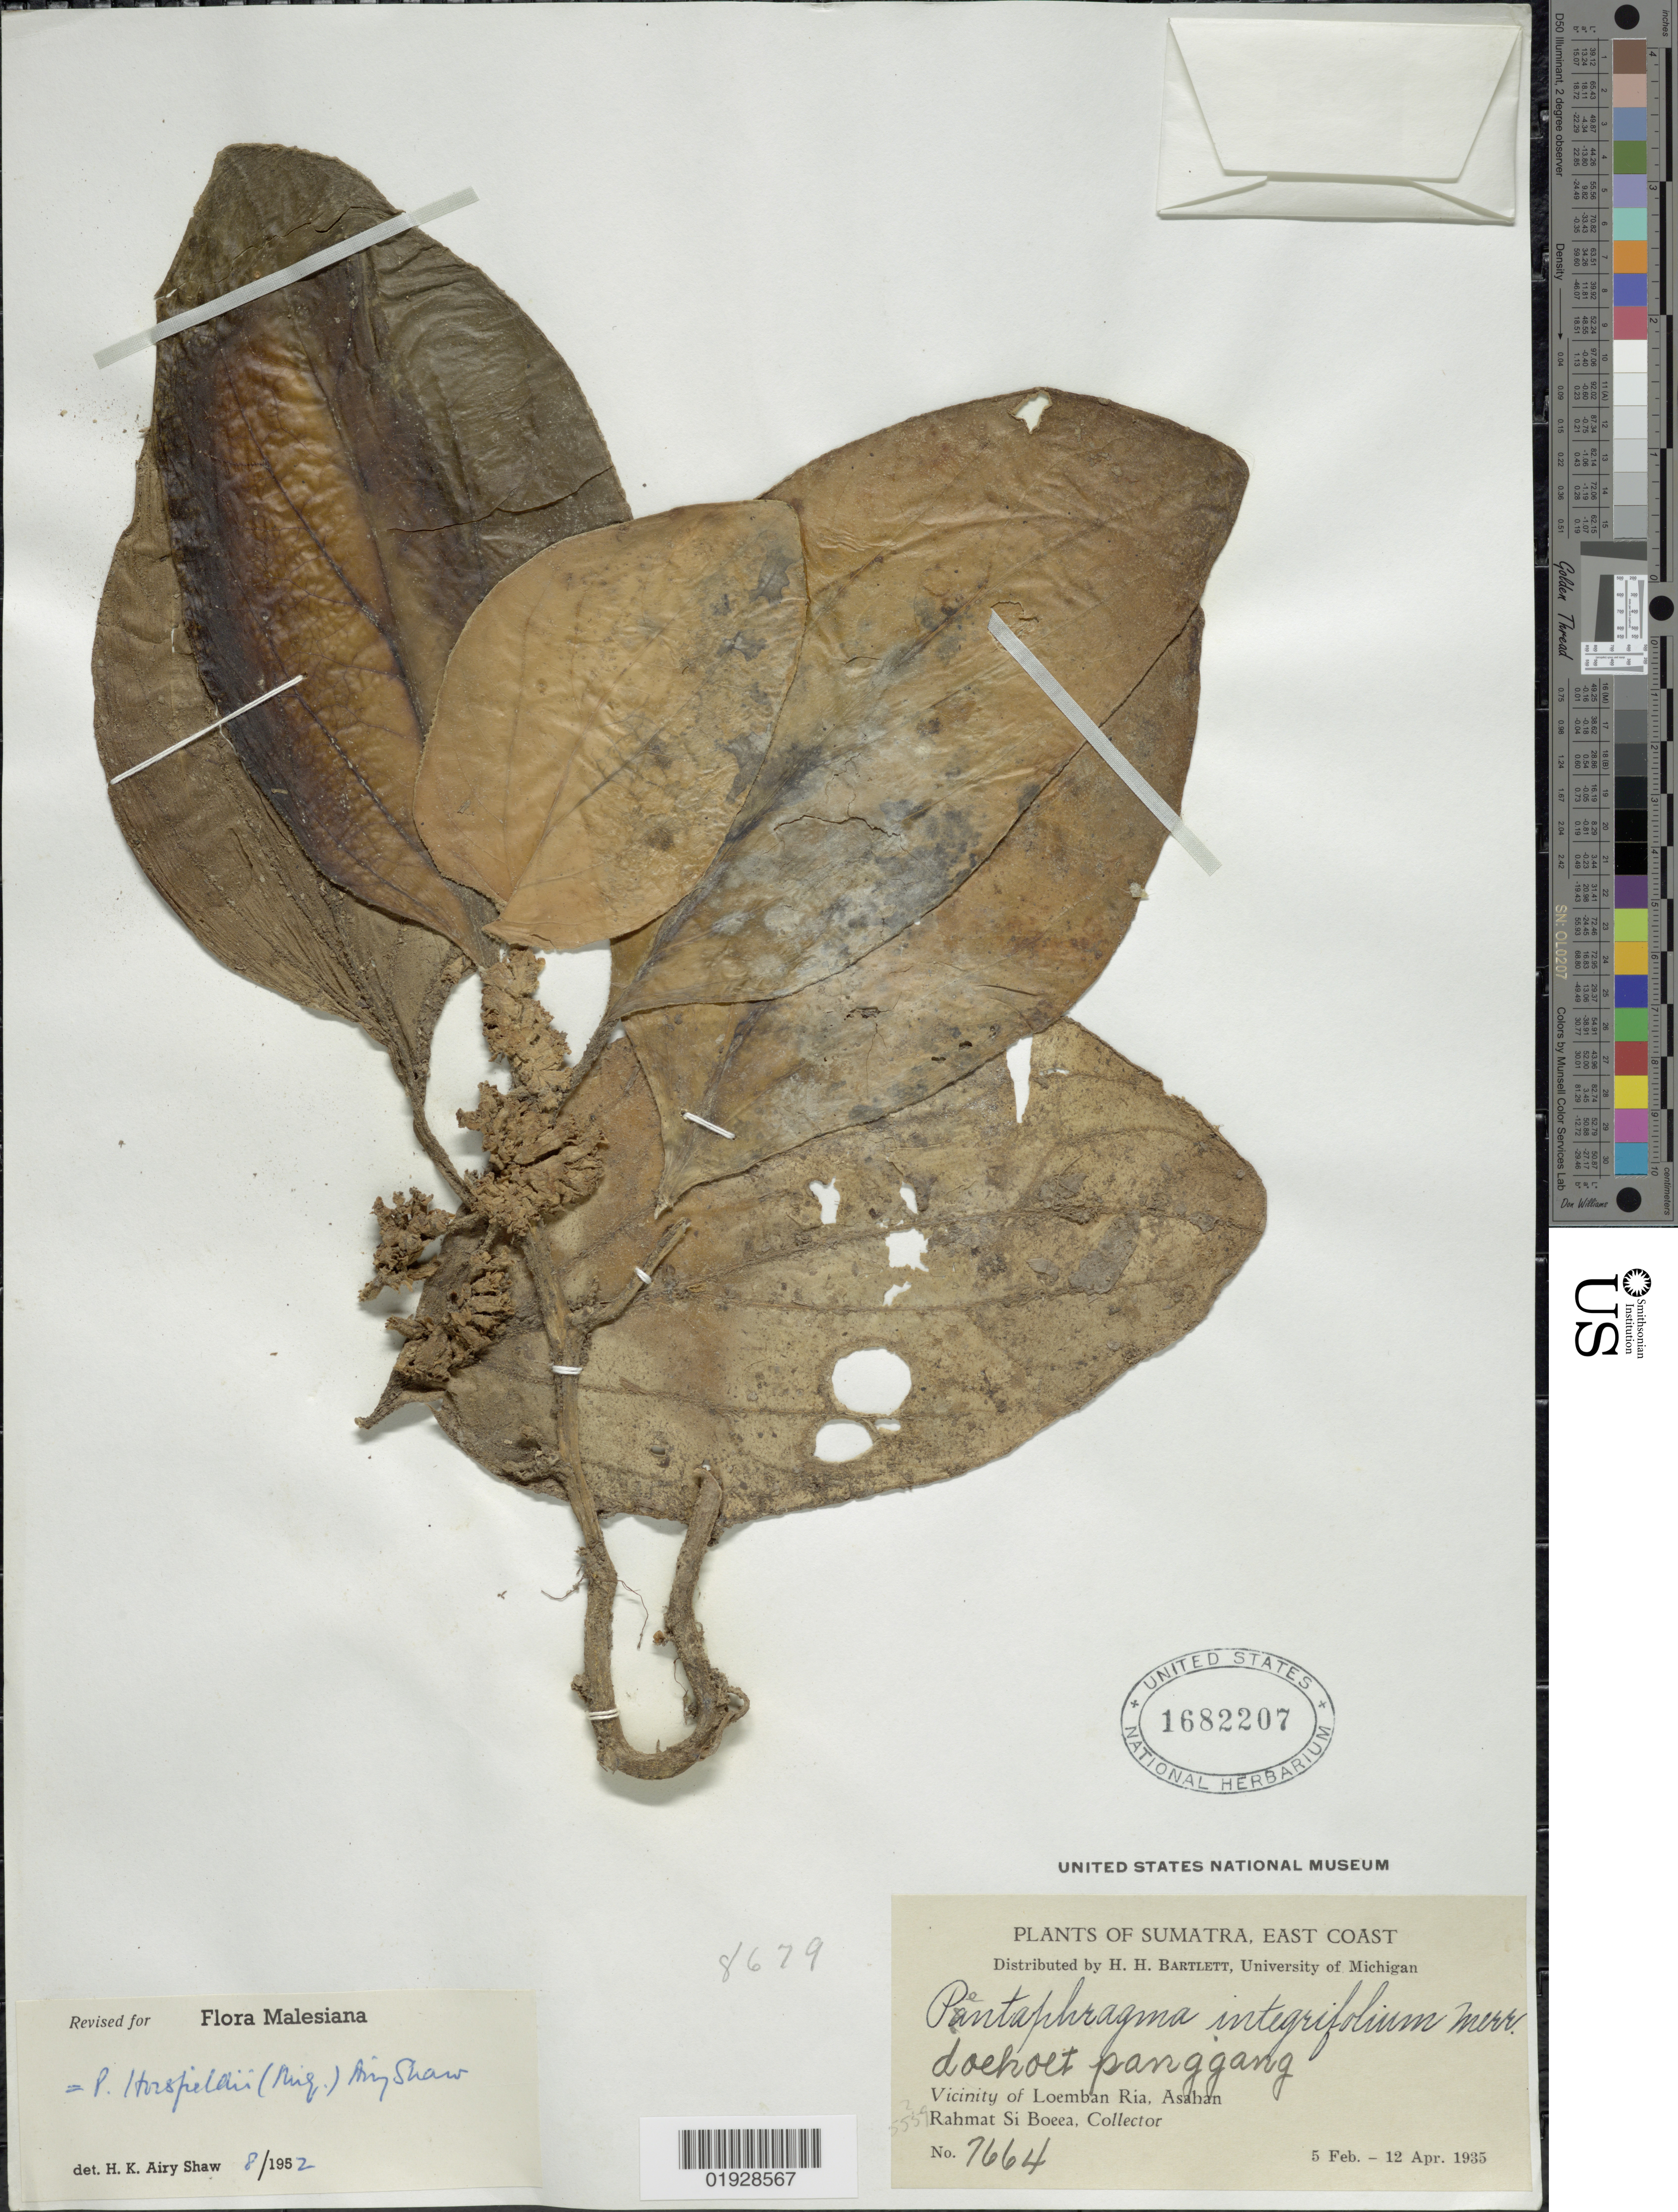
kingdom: Plantae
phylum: Tracheophyta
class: Magnoliopsida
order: Asterales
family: Pentaphragmataceae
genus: Pentaphragma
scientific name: Pentaphragma horsfieldii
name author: (Miq.) Airy Shaw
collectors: Rahmat Si Boeea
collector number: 7664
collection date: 1935-02-05/1935-04-12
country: Indonesia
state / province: Sumatra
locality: East Coast. Vicinity of Loemban Ria, Asahan.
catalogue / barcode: US 1682207